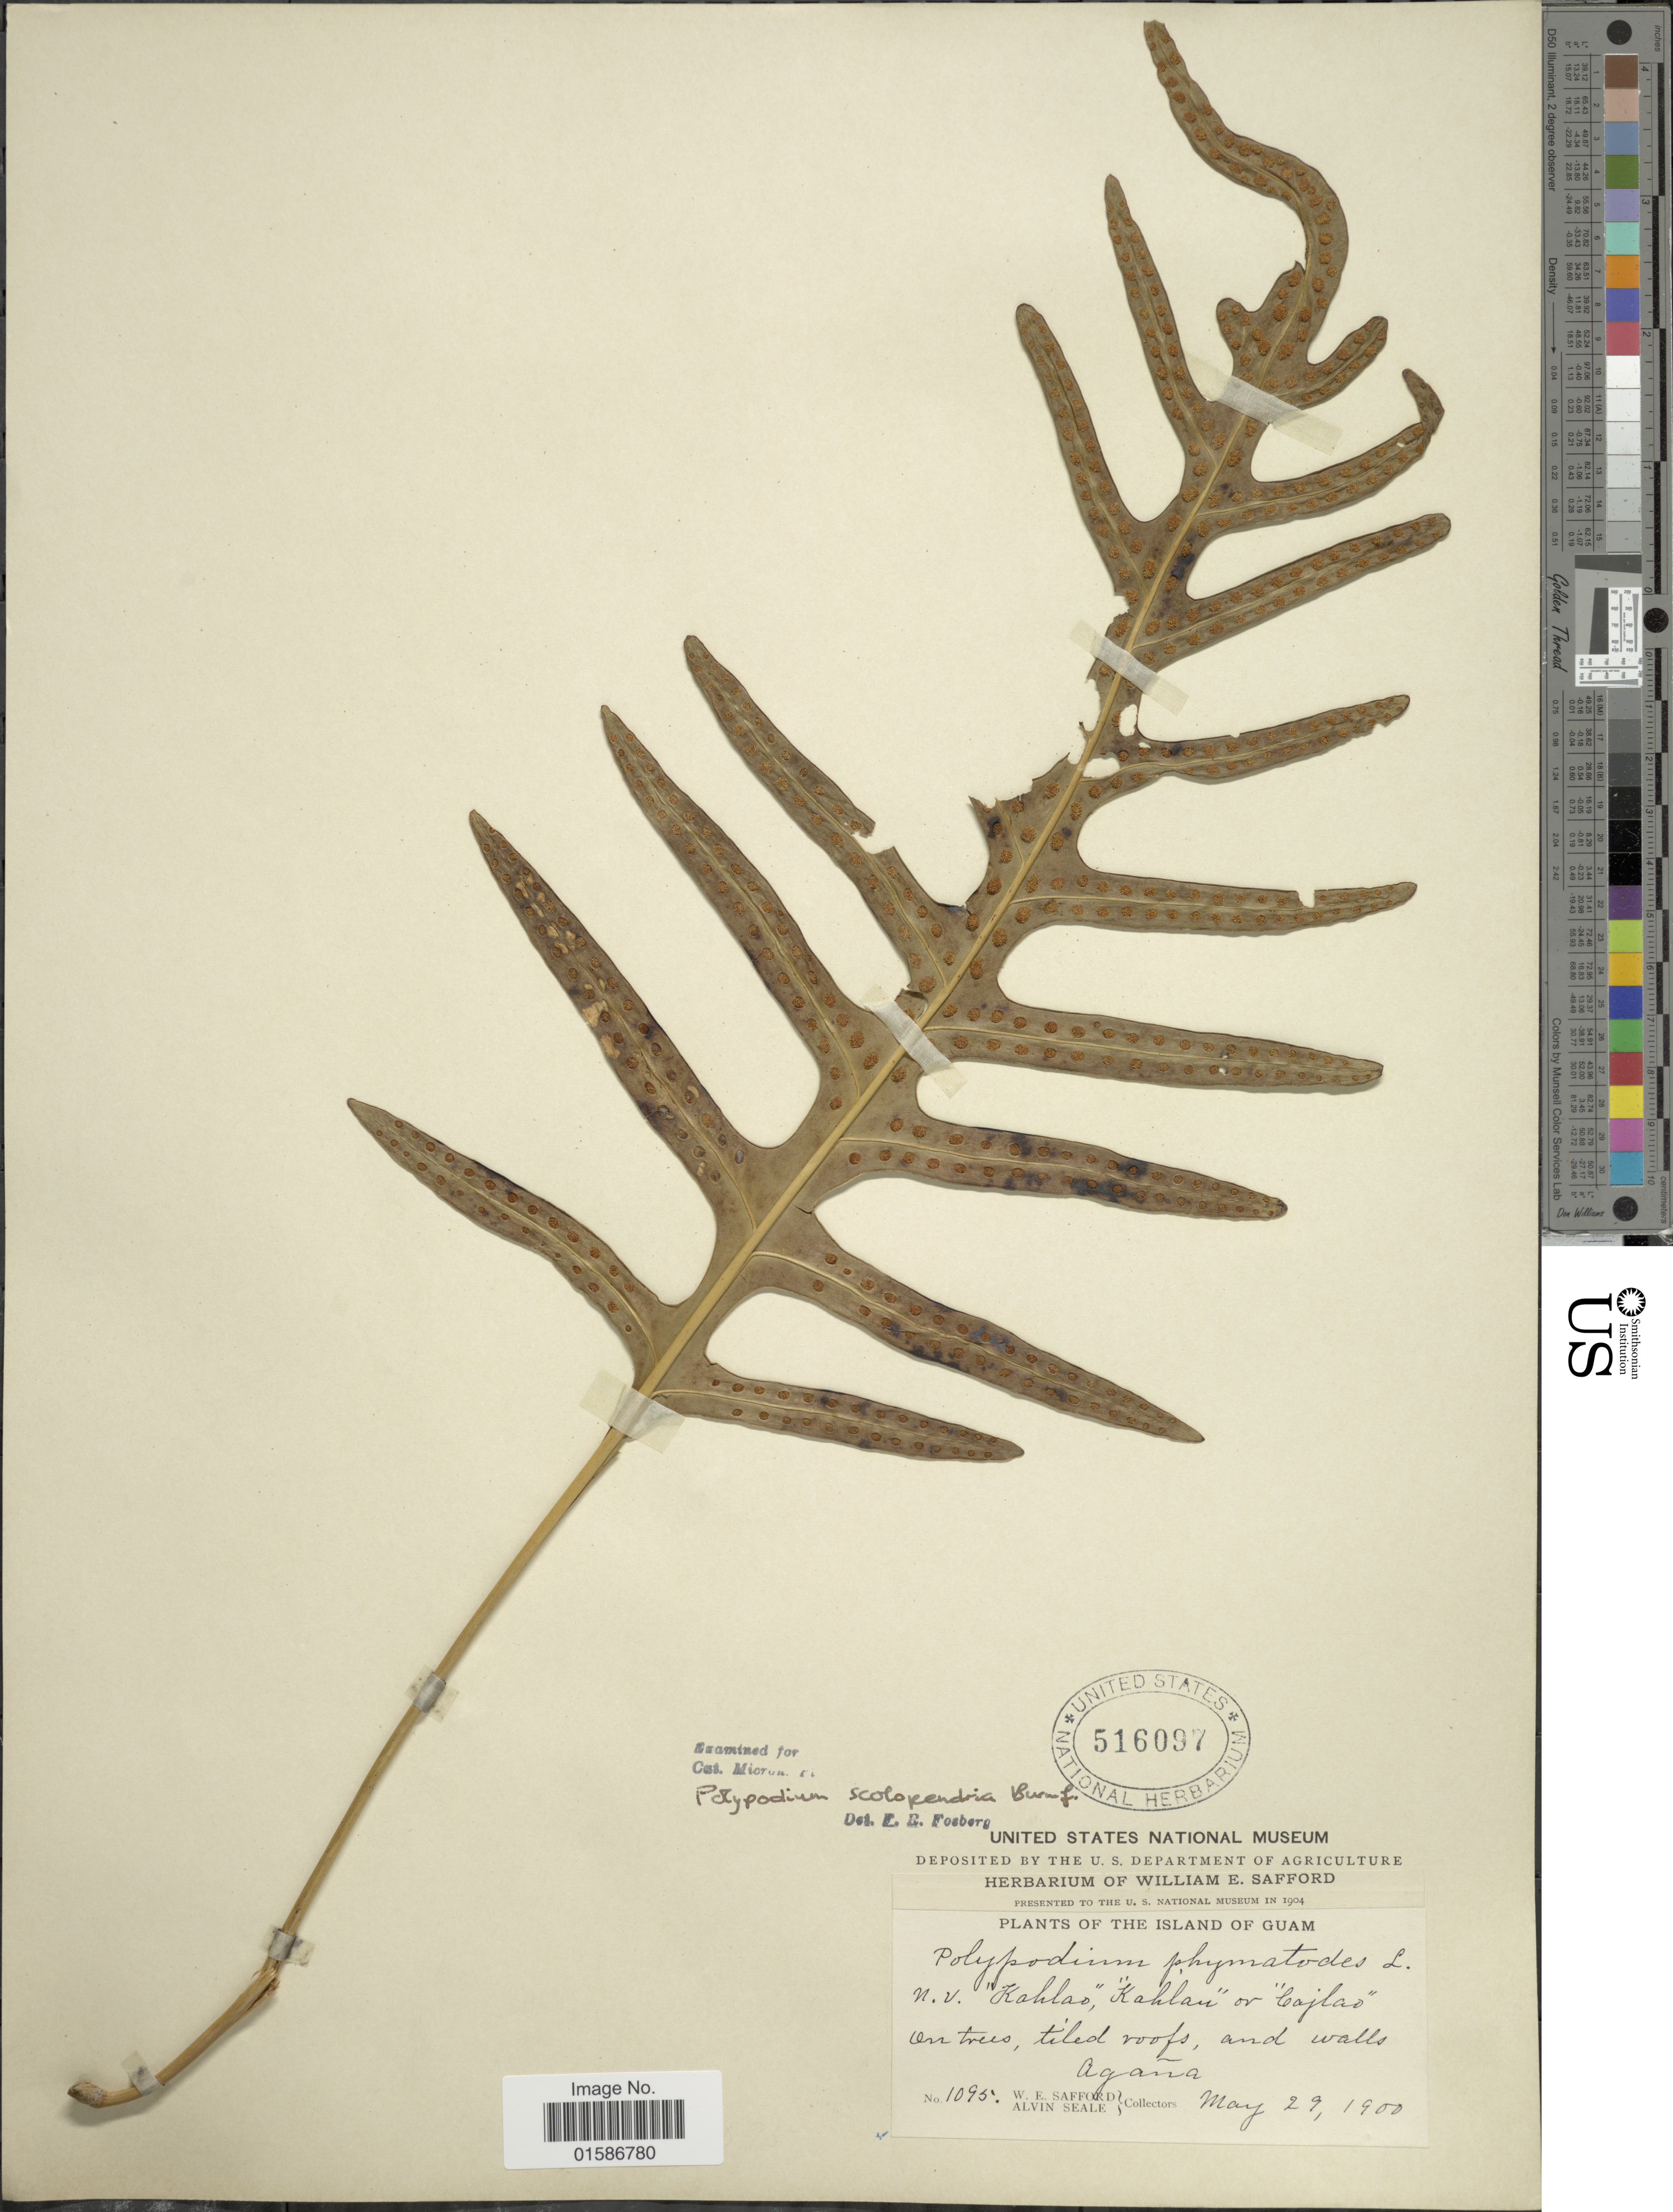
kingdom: Plantae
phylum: Tracheophyta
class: Polypodiopsida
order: Polypodiales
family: Polypodiaceae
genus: Microsorum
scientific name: Microsorum scolopendria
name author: (Burm. f.) Copel.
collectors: W. E. Safford & A. Seale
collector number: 1095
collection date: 1900-05-29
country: Guam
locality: The Island of Guam, Agaña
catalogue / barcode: US 516097